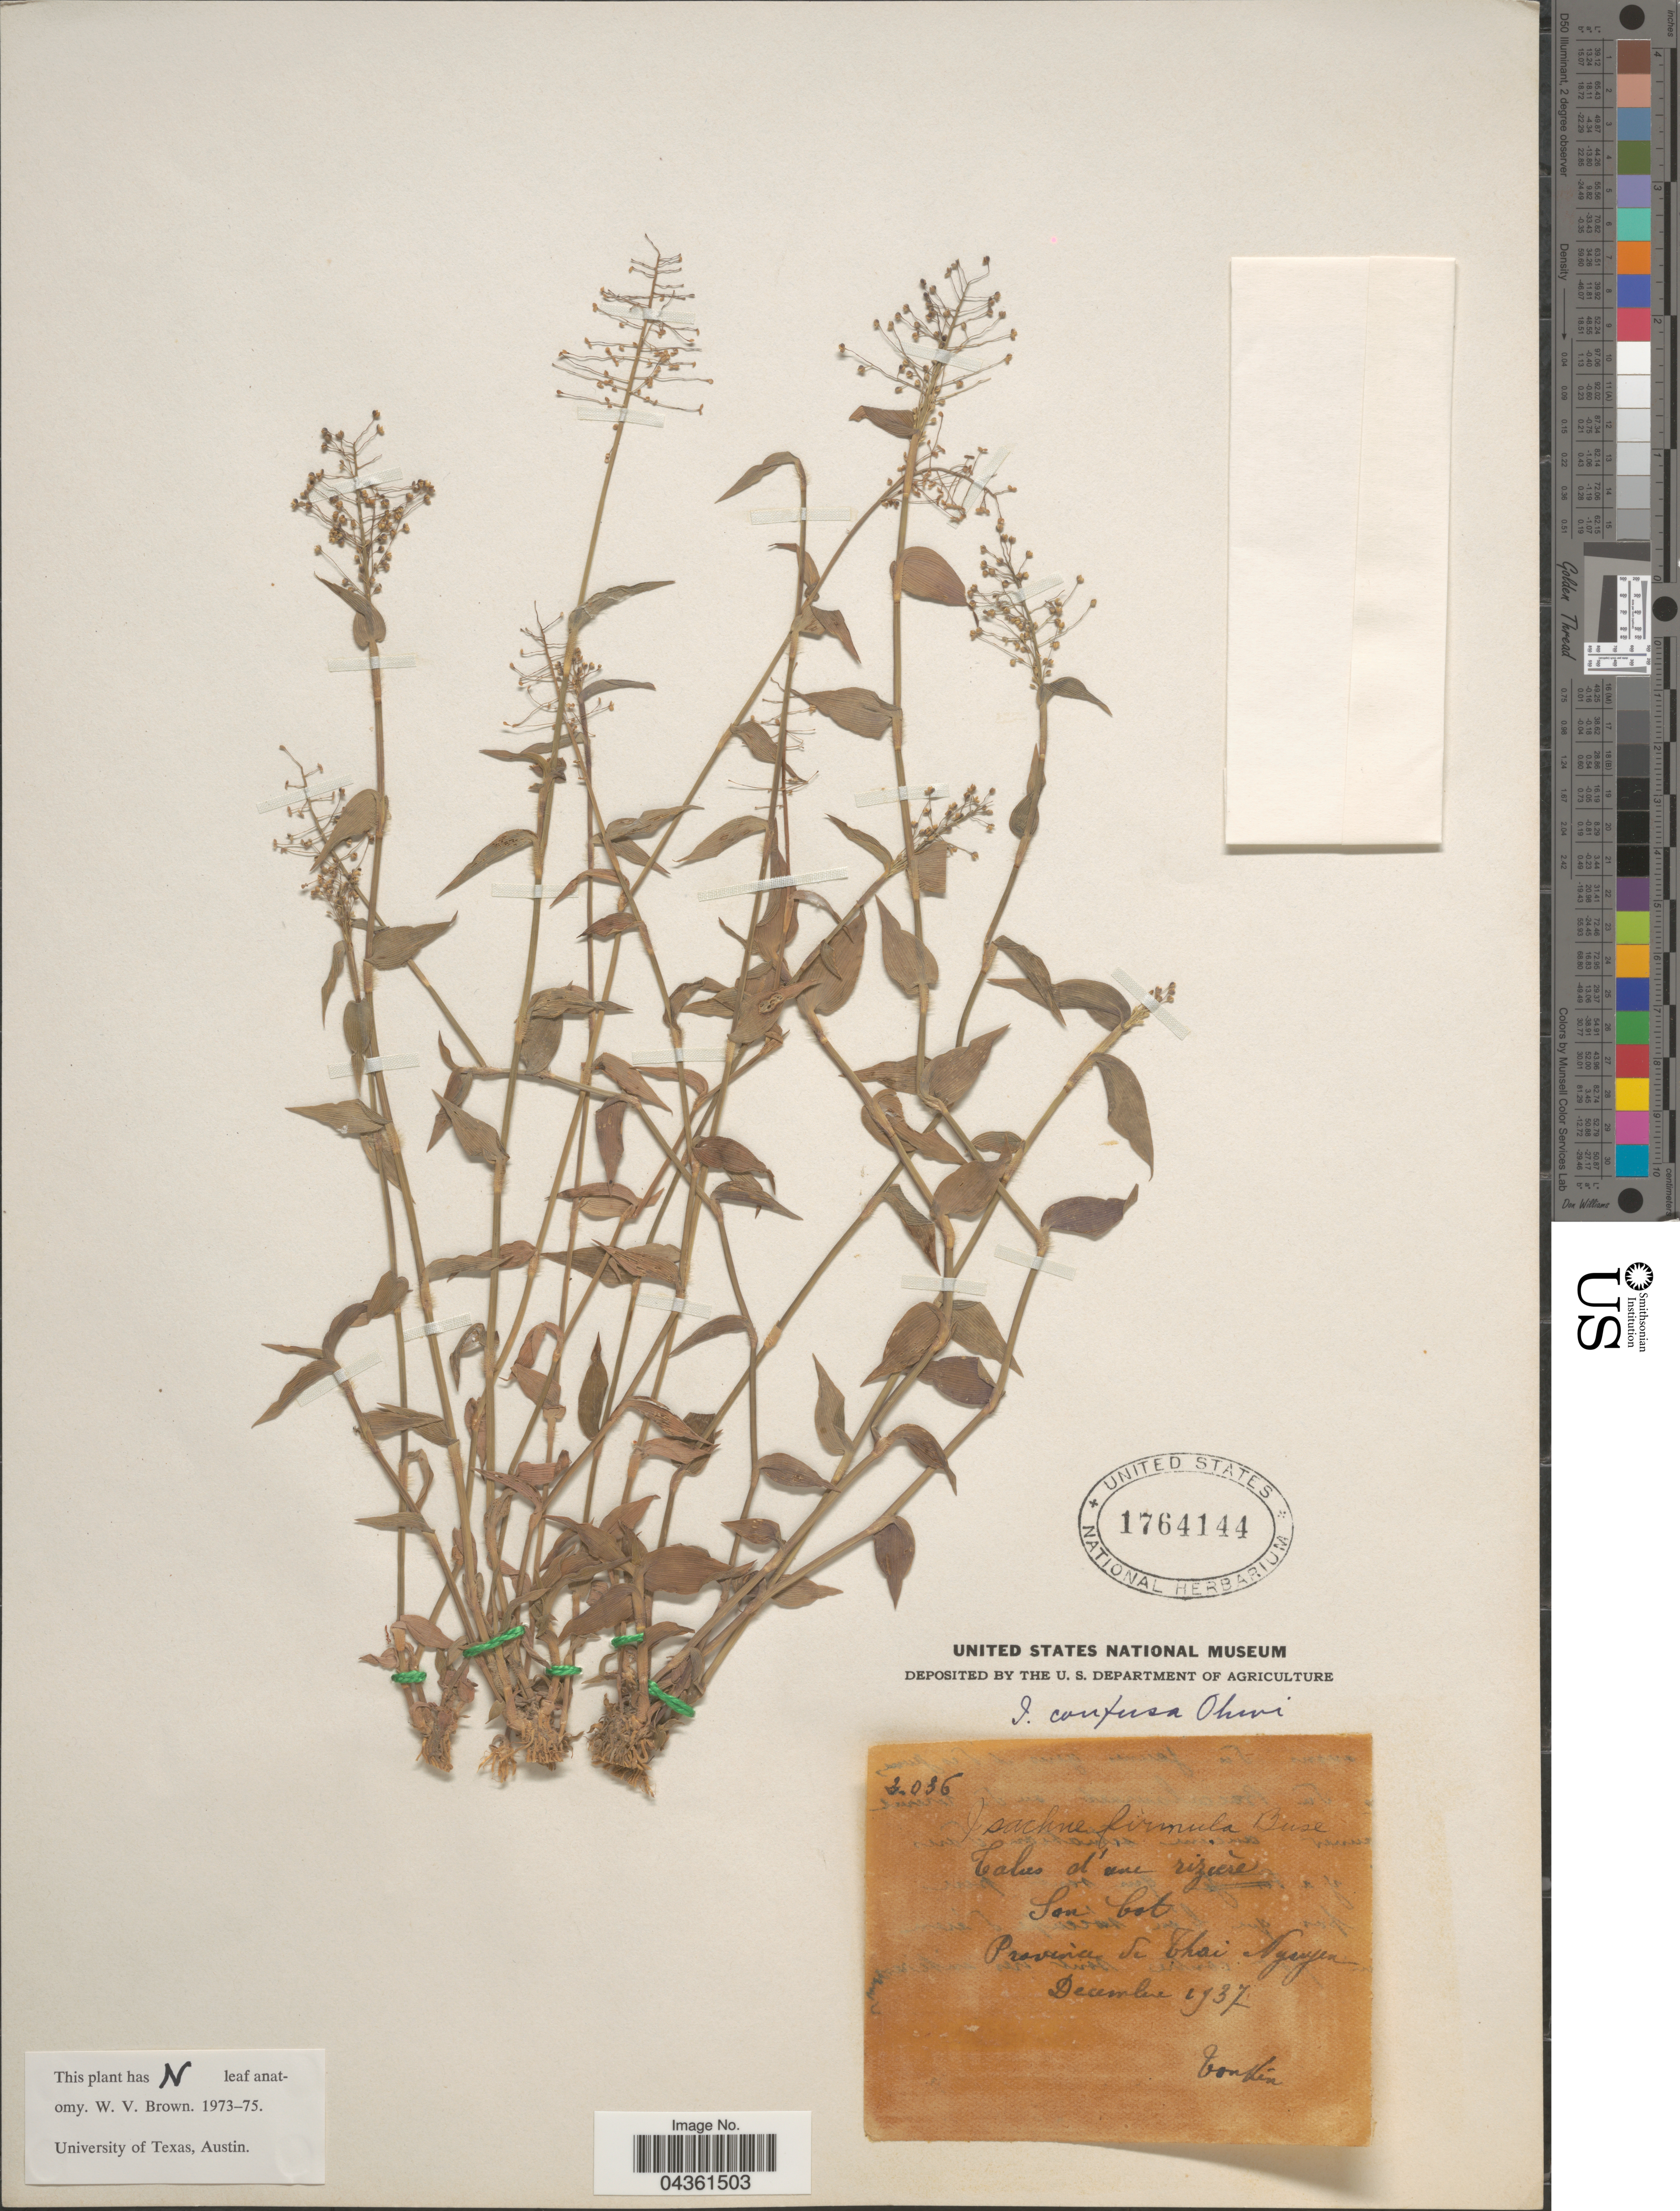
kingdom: Plantae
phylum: Tracheophyta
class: Liliopsida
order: Poales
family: Poaceae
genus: Isachne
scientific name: Isachne confusa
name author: Ohwi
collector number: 2036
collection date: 1937-12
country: Vietnam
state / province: Thai Nguyen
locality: Son Cot. Tonkin.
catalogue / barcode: US 1764144